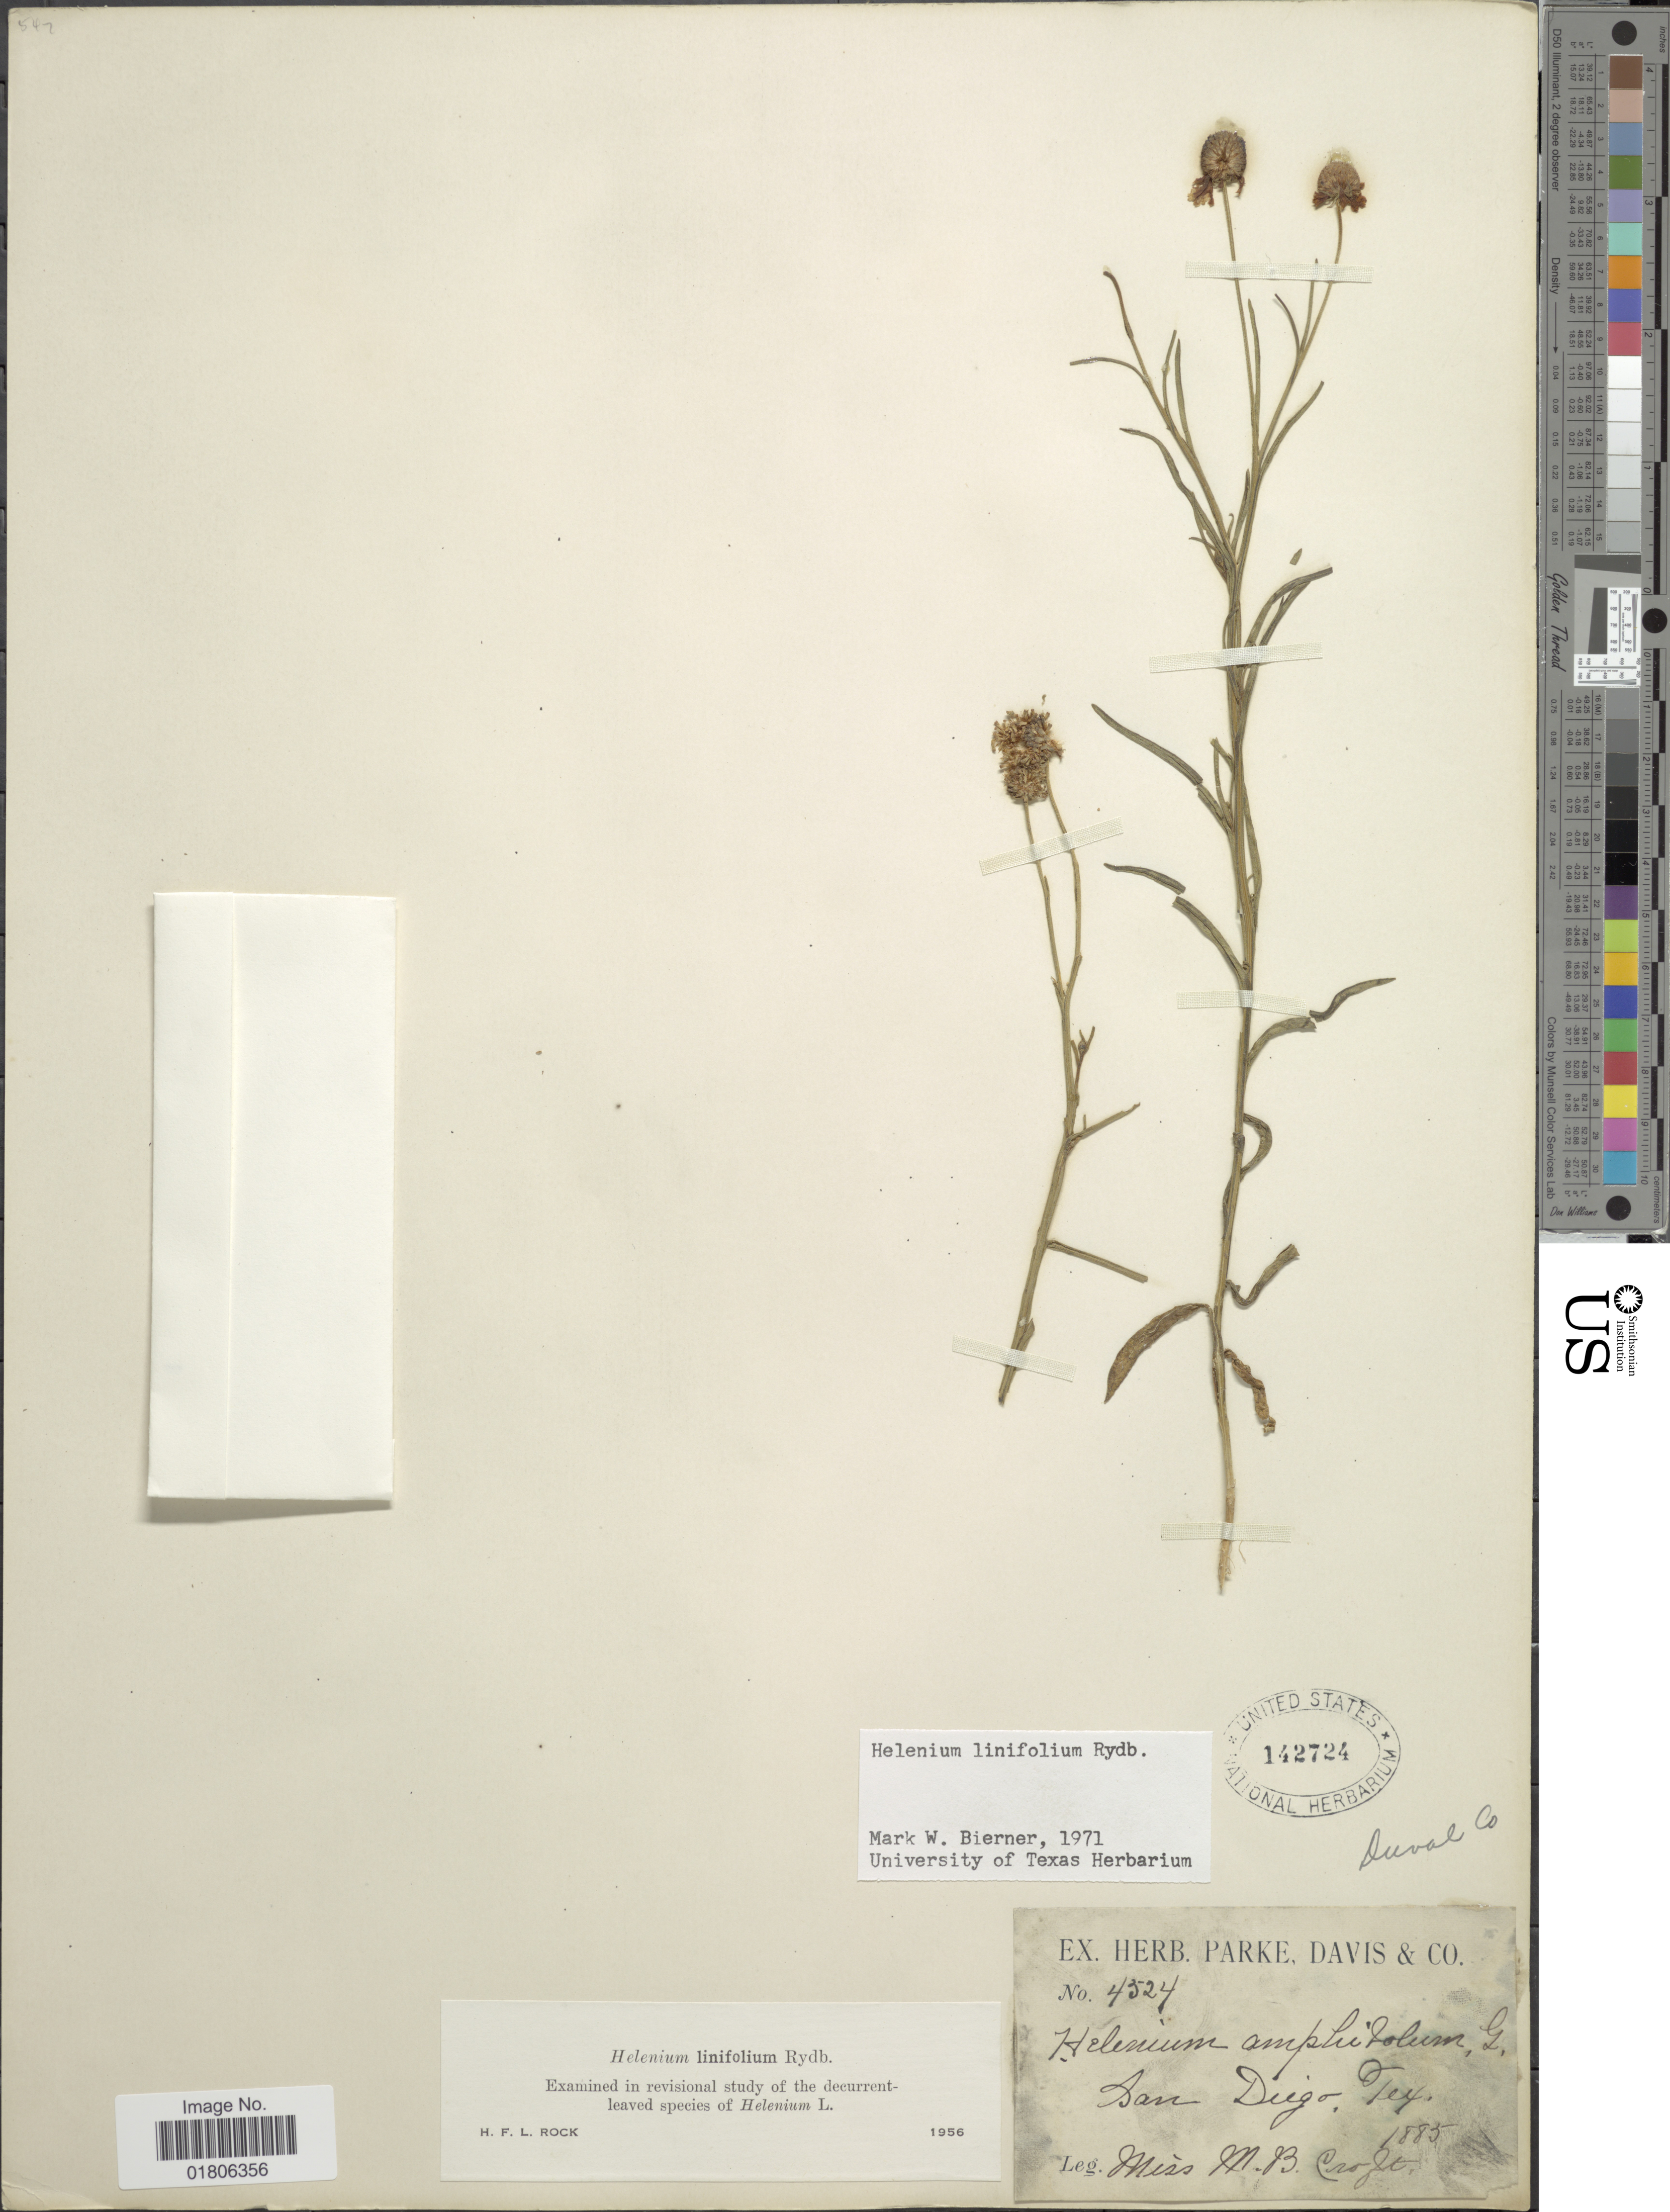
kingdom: Plantae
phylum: Tracheophyta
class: Magnoliopsida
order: Asterales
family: Asteraceae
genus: Helenium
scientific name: Helenium linifolium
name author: Rydb.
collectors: M. Croft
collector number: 4524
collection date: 1885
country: United States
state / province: Texas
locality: San Diego, Duval Co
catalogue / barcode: US 142724